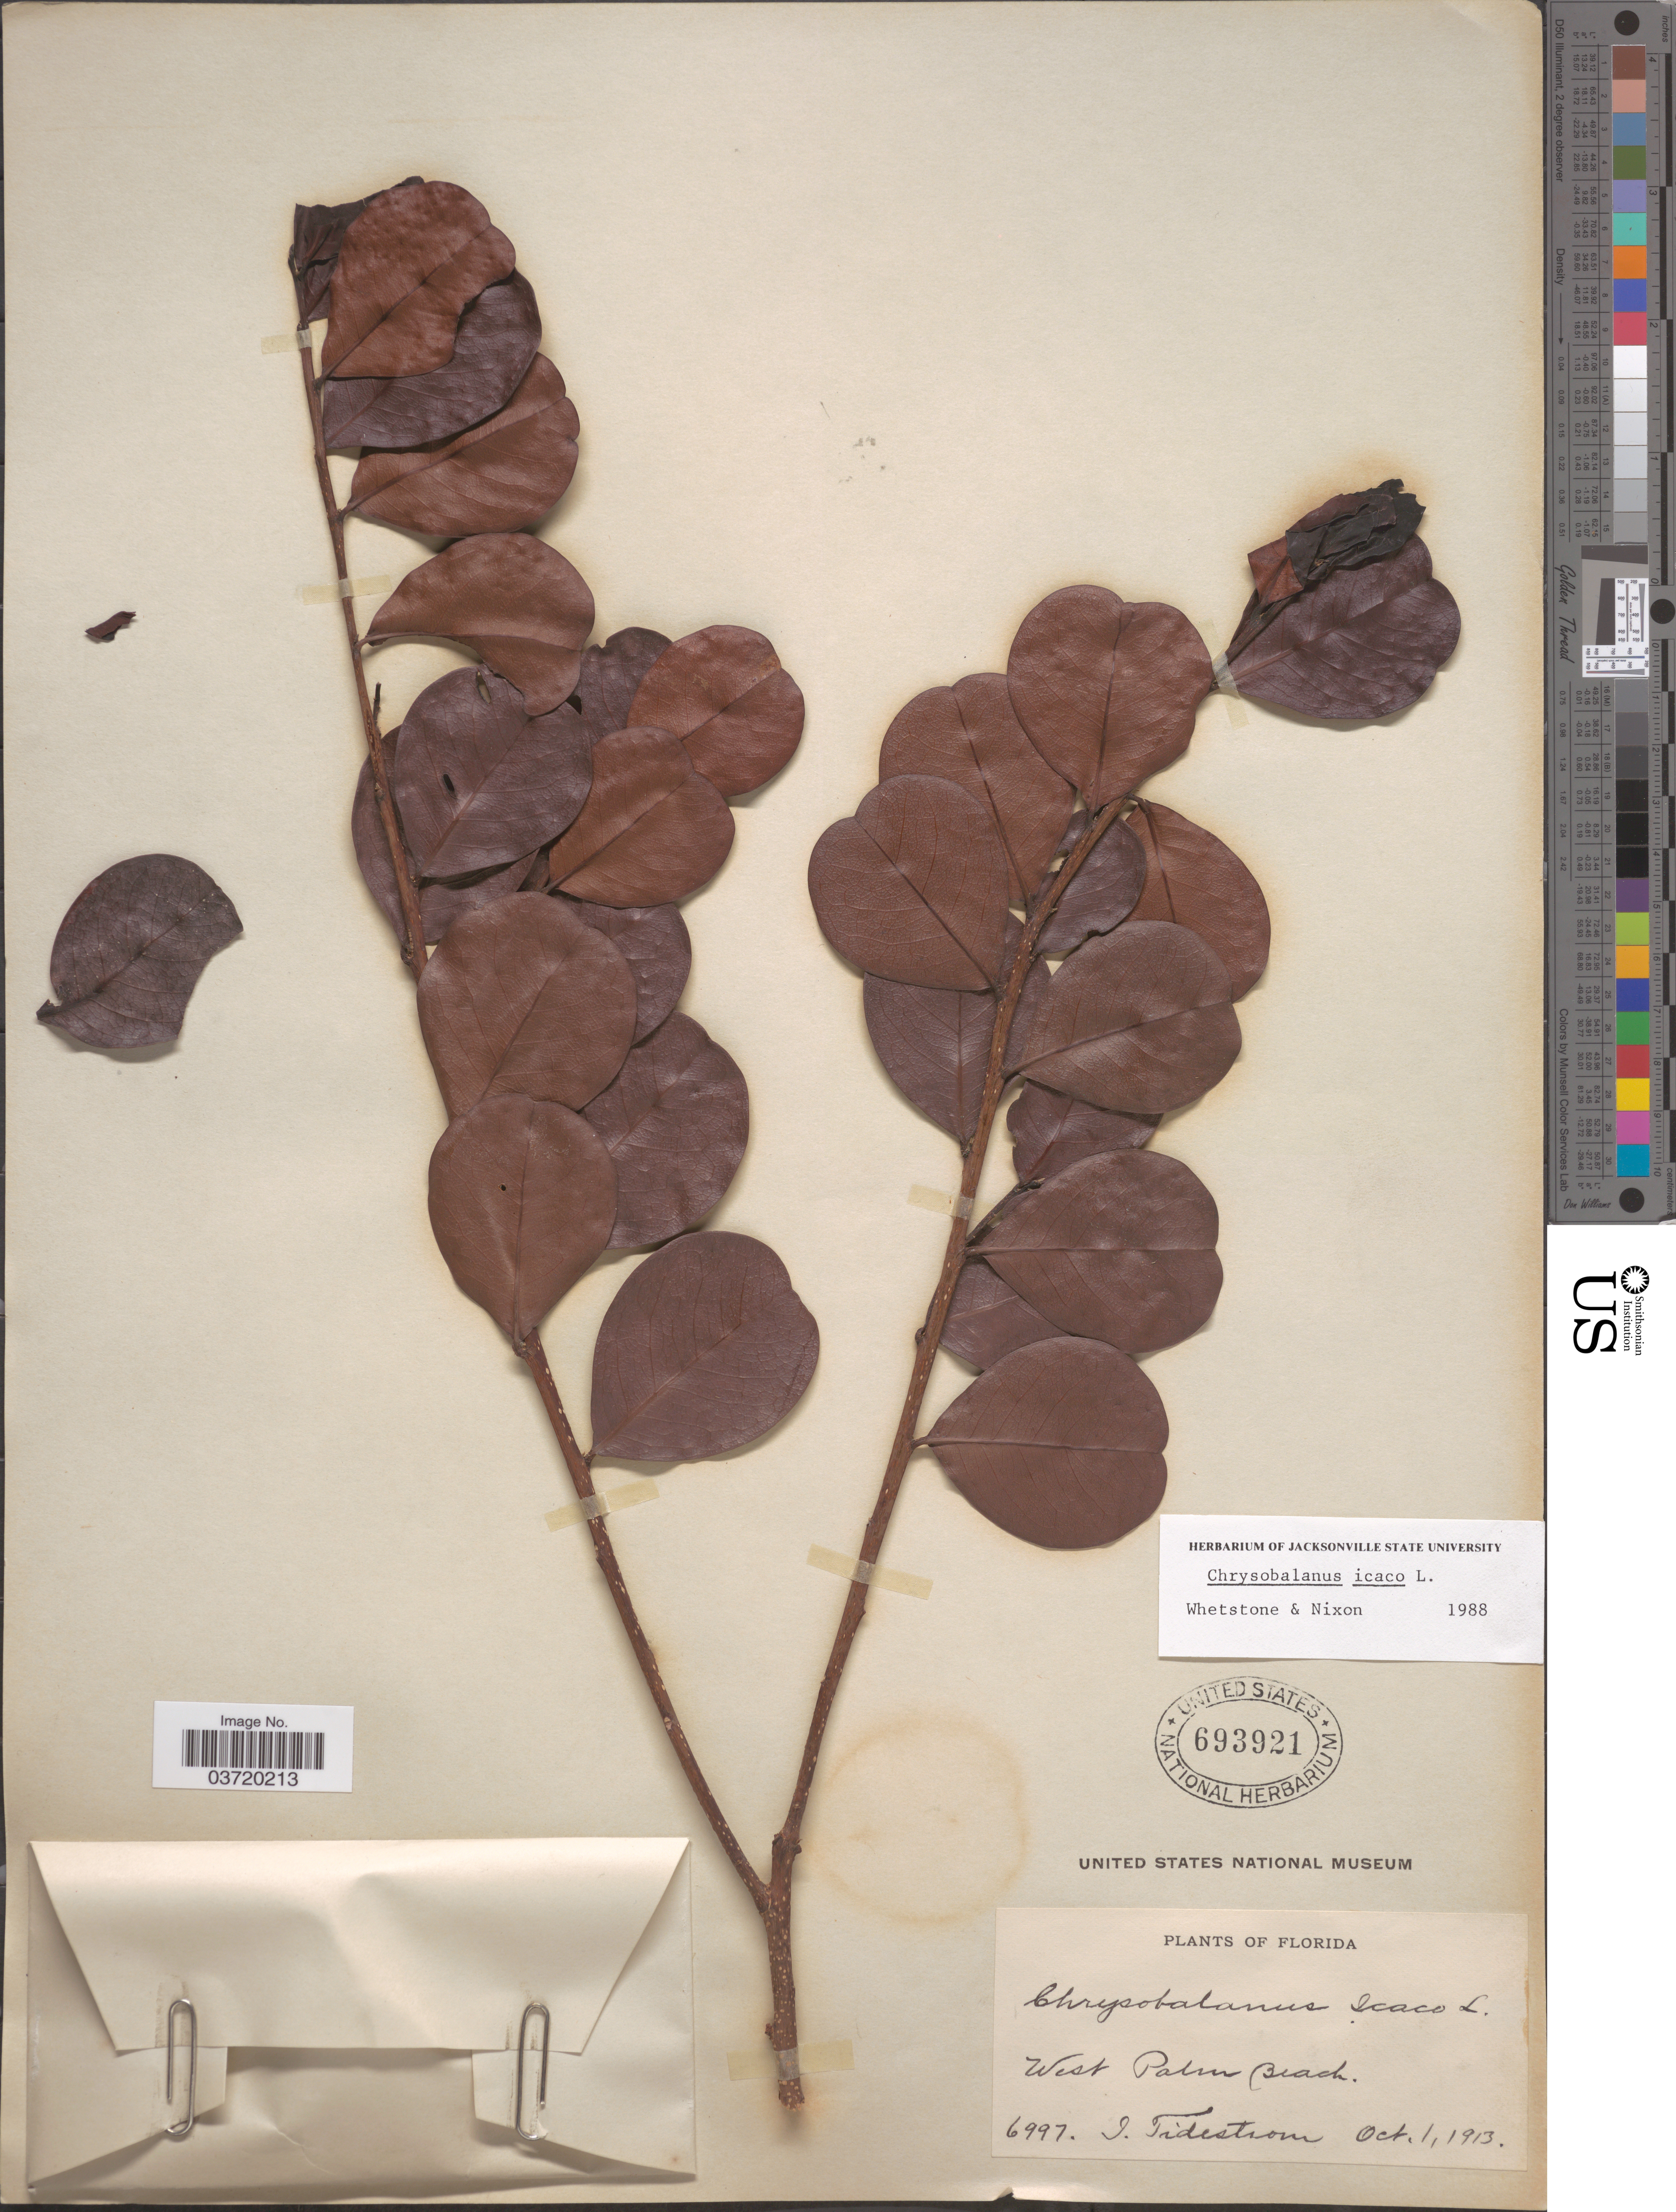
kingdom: Plantae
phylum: Tracheophyta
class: Magnoliopsida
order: Malpighiales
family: Chrysobalanaceae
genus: Chrysobalanus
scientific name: Chrysobalanus icaco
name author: L.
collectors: I. F. Tidestrom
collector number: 6997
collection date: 1913-10-01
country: United States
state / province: Florida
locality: West Palm Beach.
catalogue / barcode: US 693921